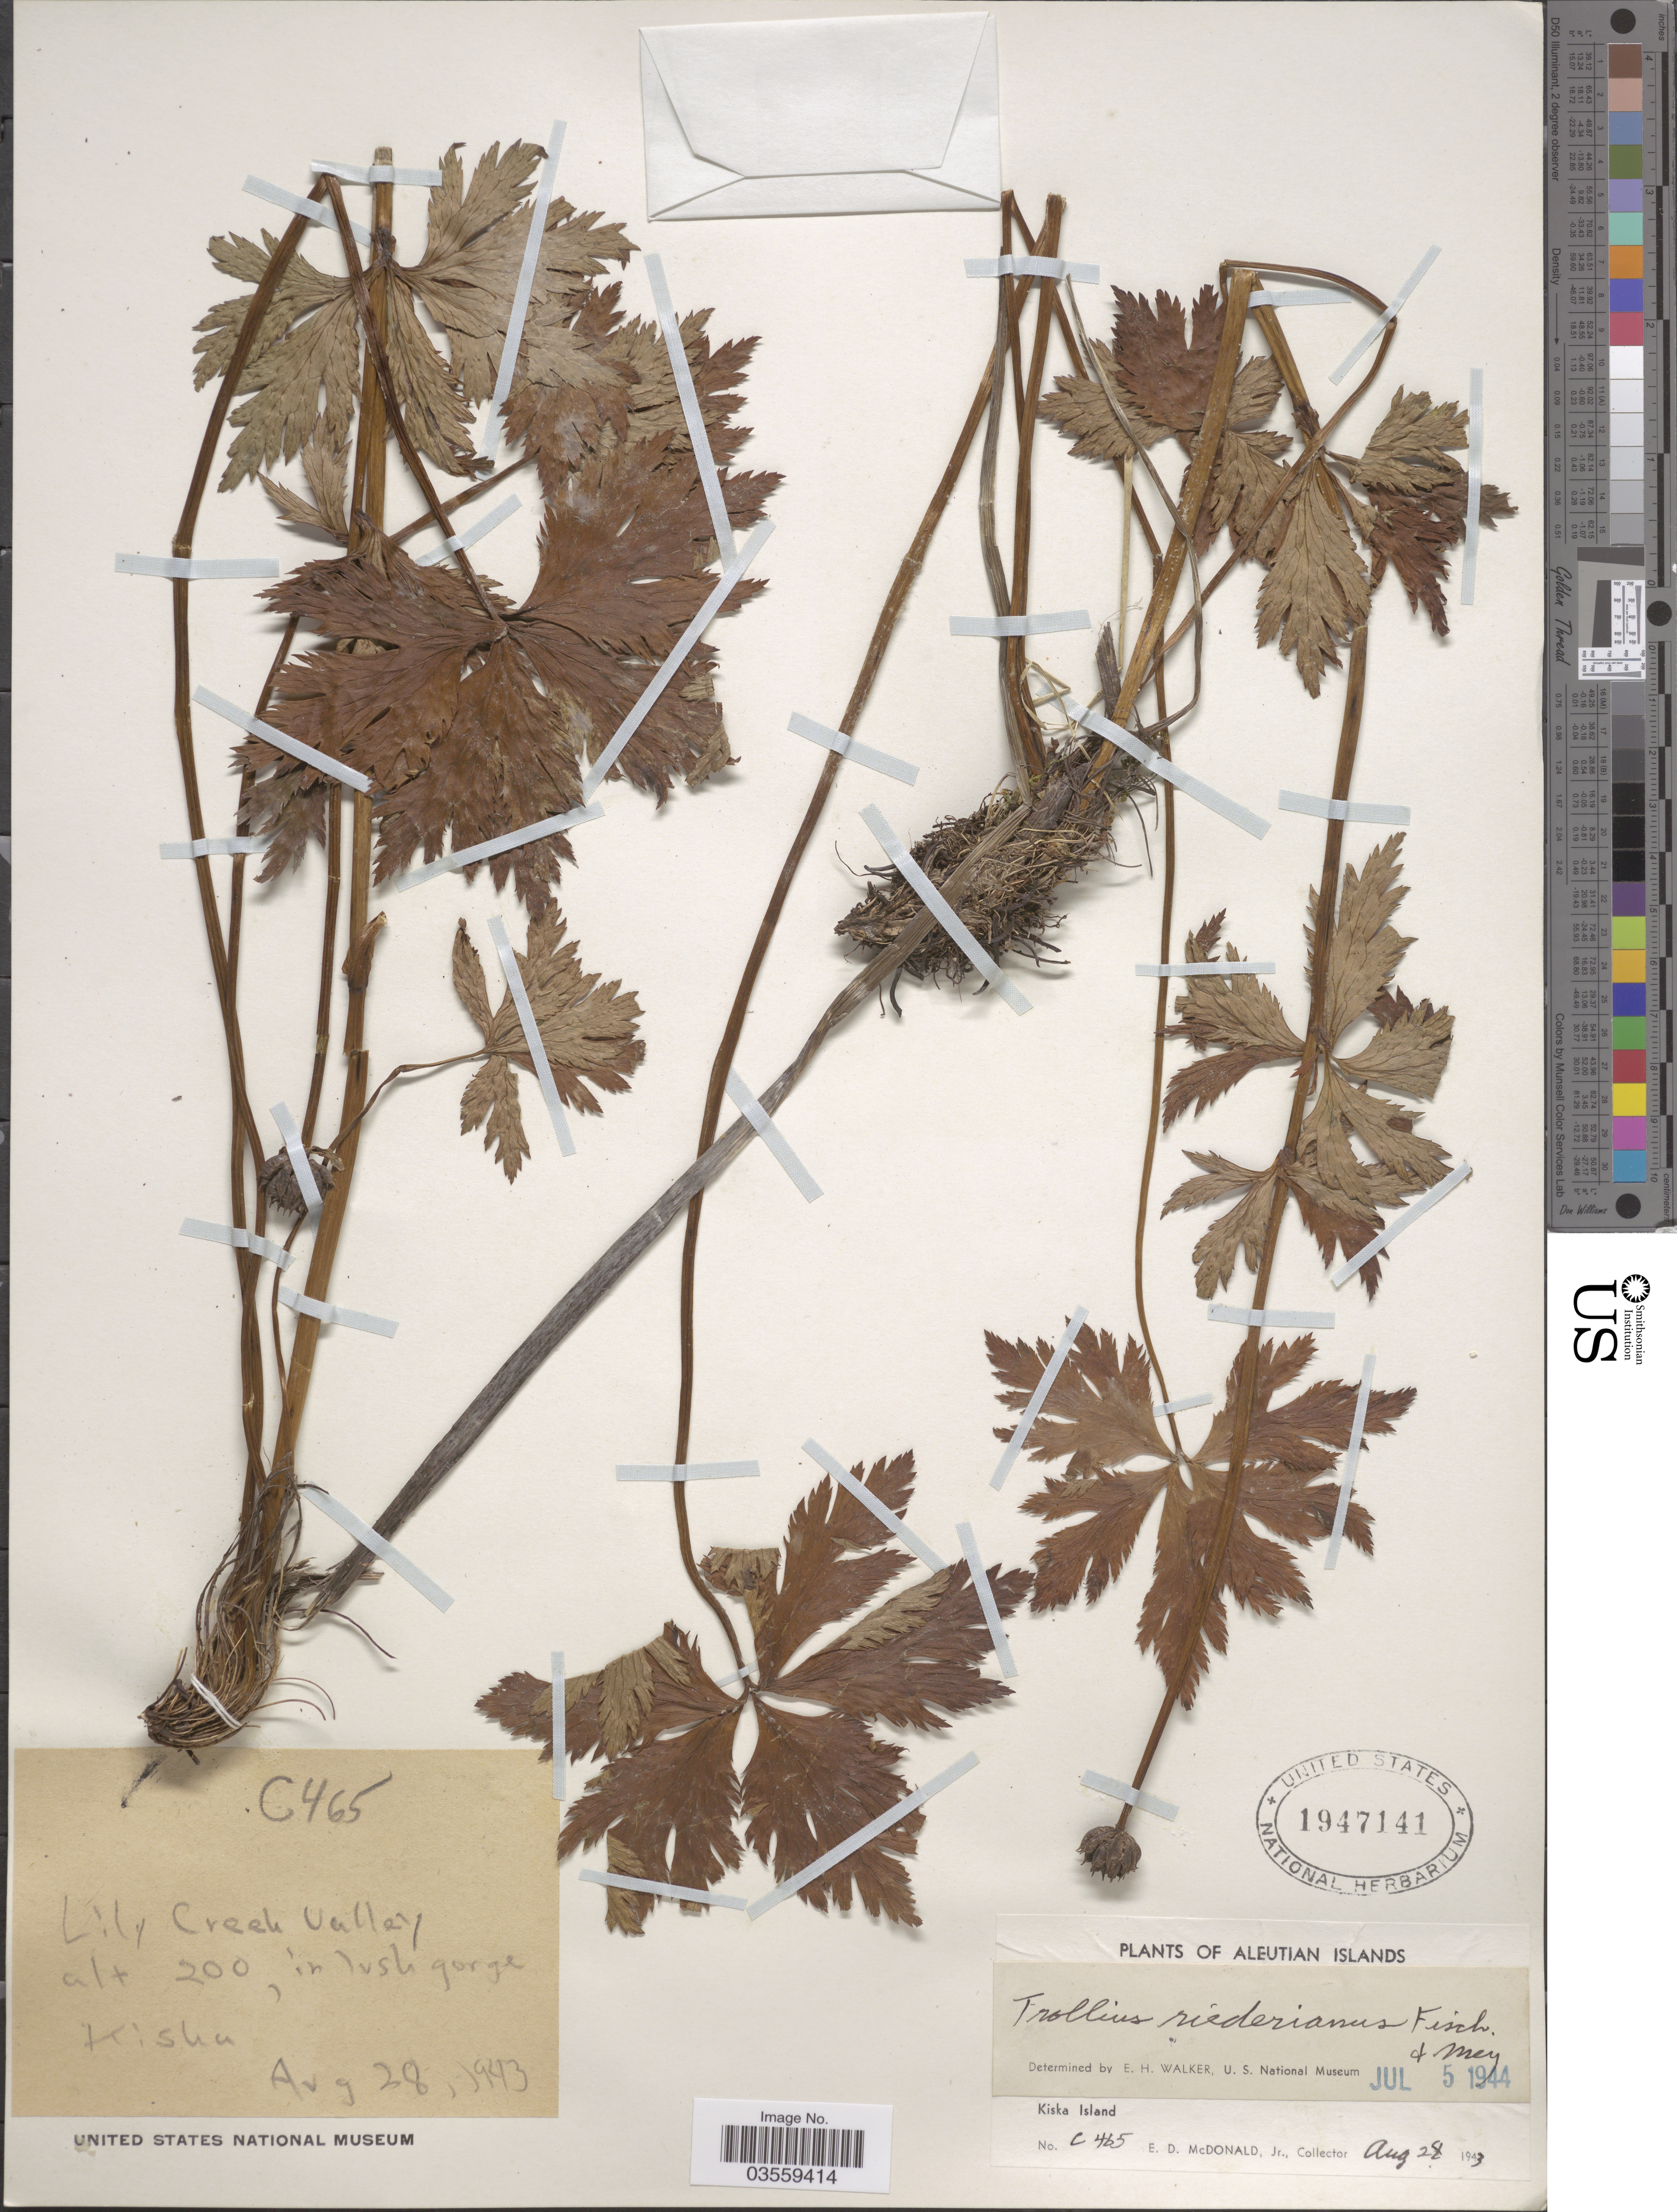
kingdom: Plantae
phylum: Tracheophyta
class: Magnoliopsida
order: Ranunculales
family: Ranunculaceae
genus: Trollius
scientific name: Trollius riederianus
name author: Fisch. & C.A. Mey.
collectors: E. D. McDonald Jr.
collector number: C465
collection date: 1943-08-28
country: United States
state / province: Alaska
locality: Aleutian Islands. Kiska Island. Lily Creek Valley.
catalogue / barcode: US 1947141